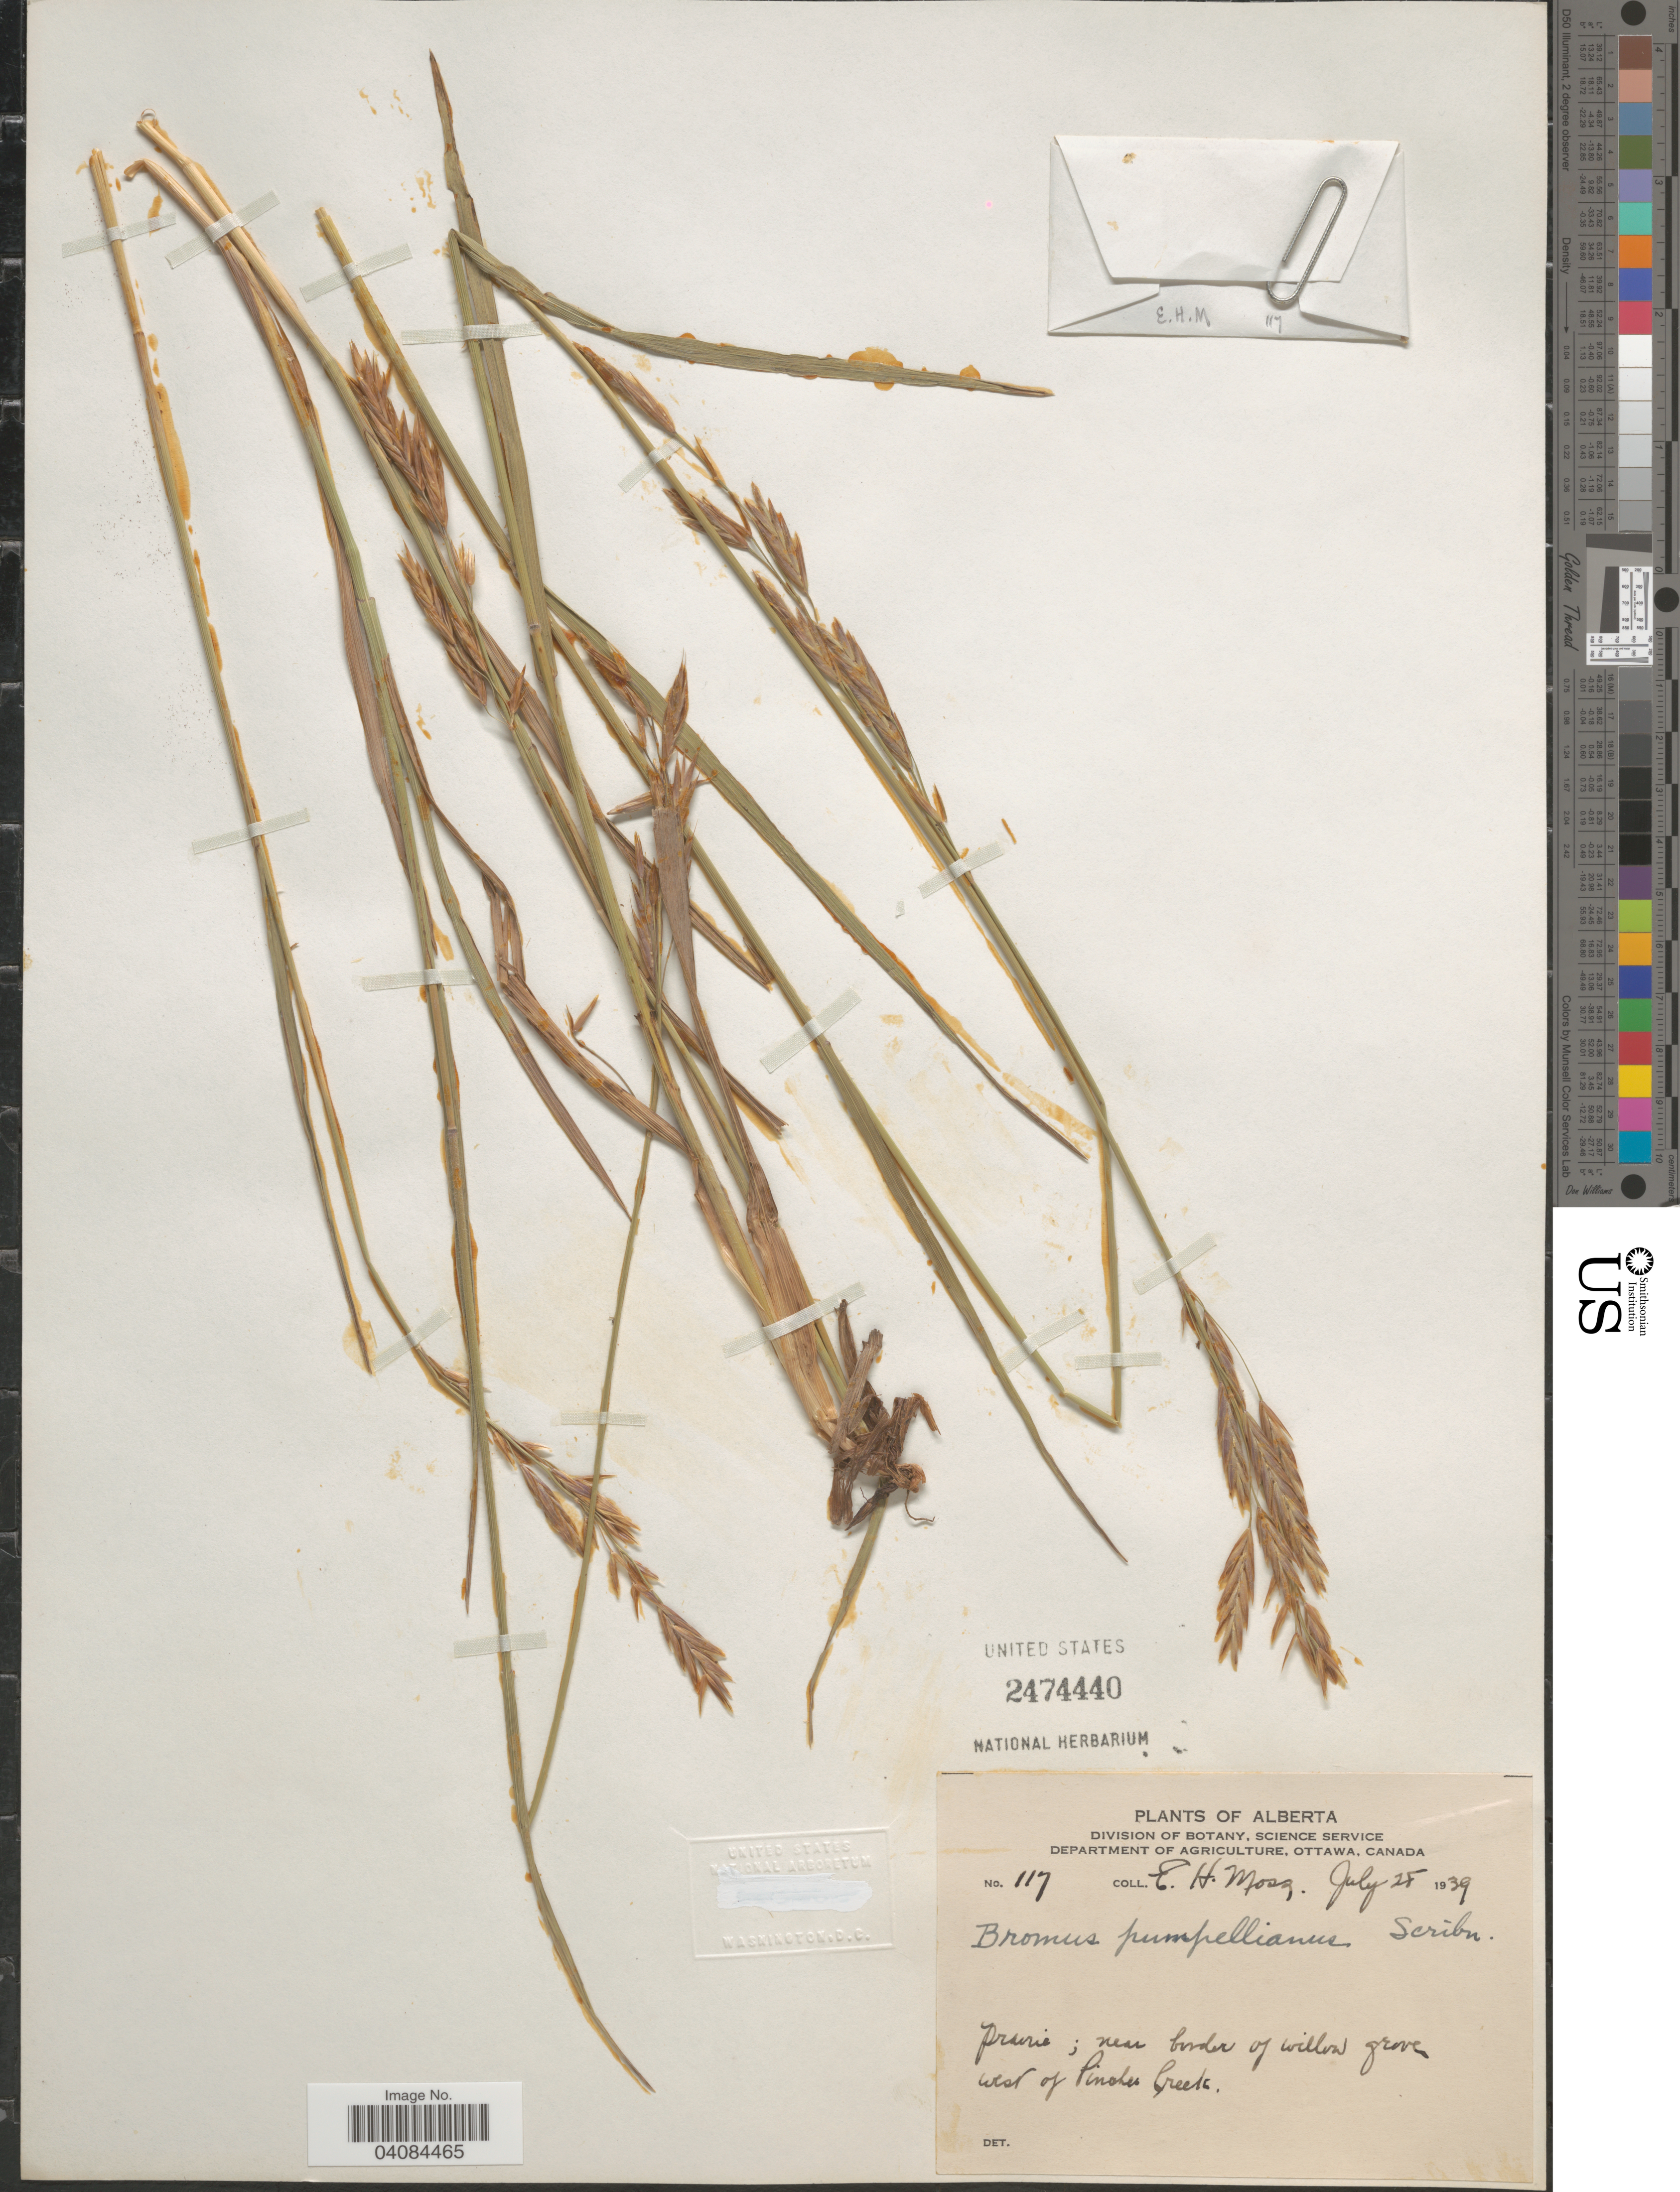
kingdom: Plantae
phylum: Tracheophyta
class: Liliopsida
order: Poales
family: Poaceae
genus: Bromus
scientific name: Bromus pumpellianus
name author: Scribn.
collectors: E. Moss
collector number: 117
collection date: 1939-07-28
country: Canada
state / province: Alberta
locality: Prairie; near border of willow grove west of Pincher Creek.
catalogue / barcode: US 2474440